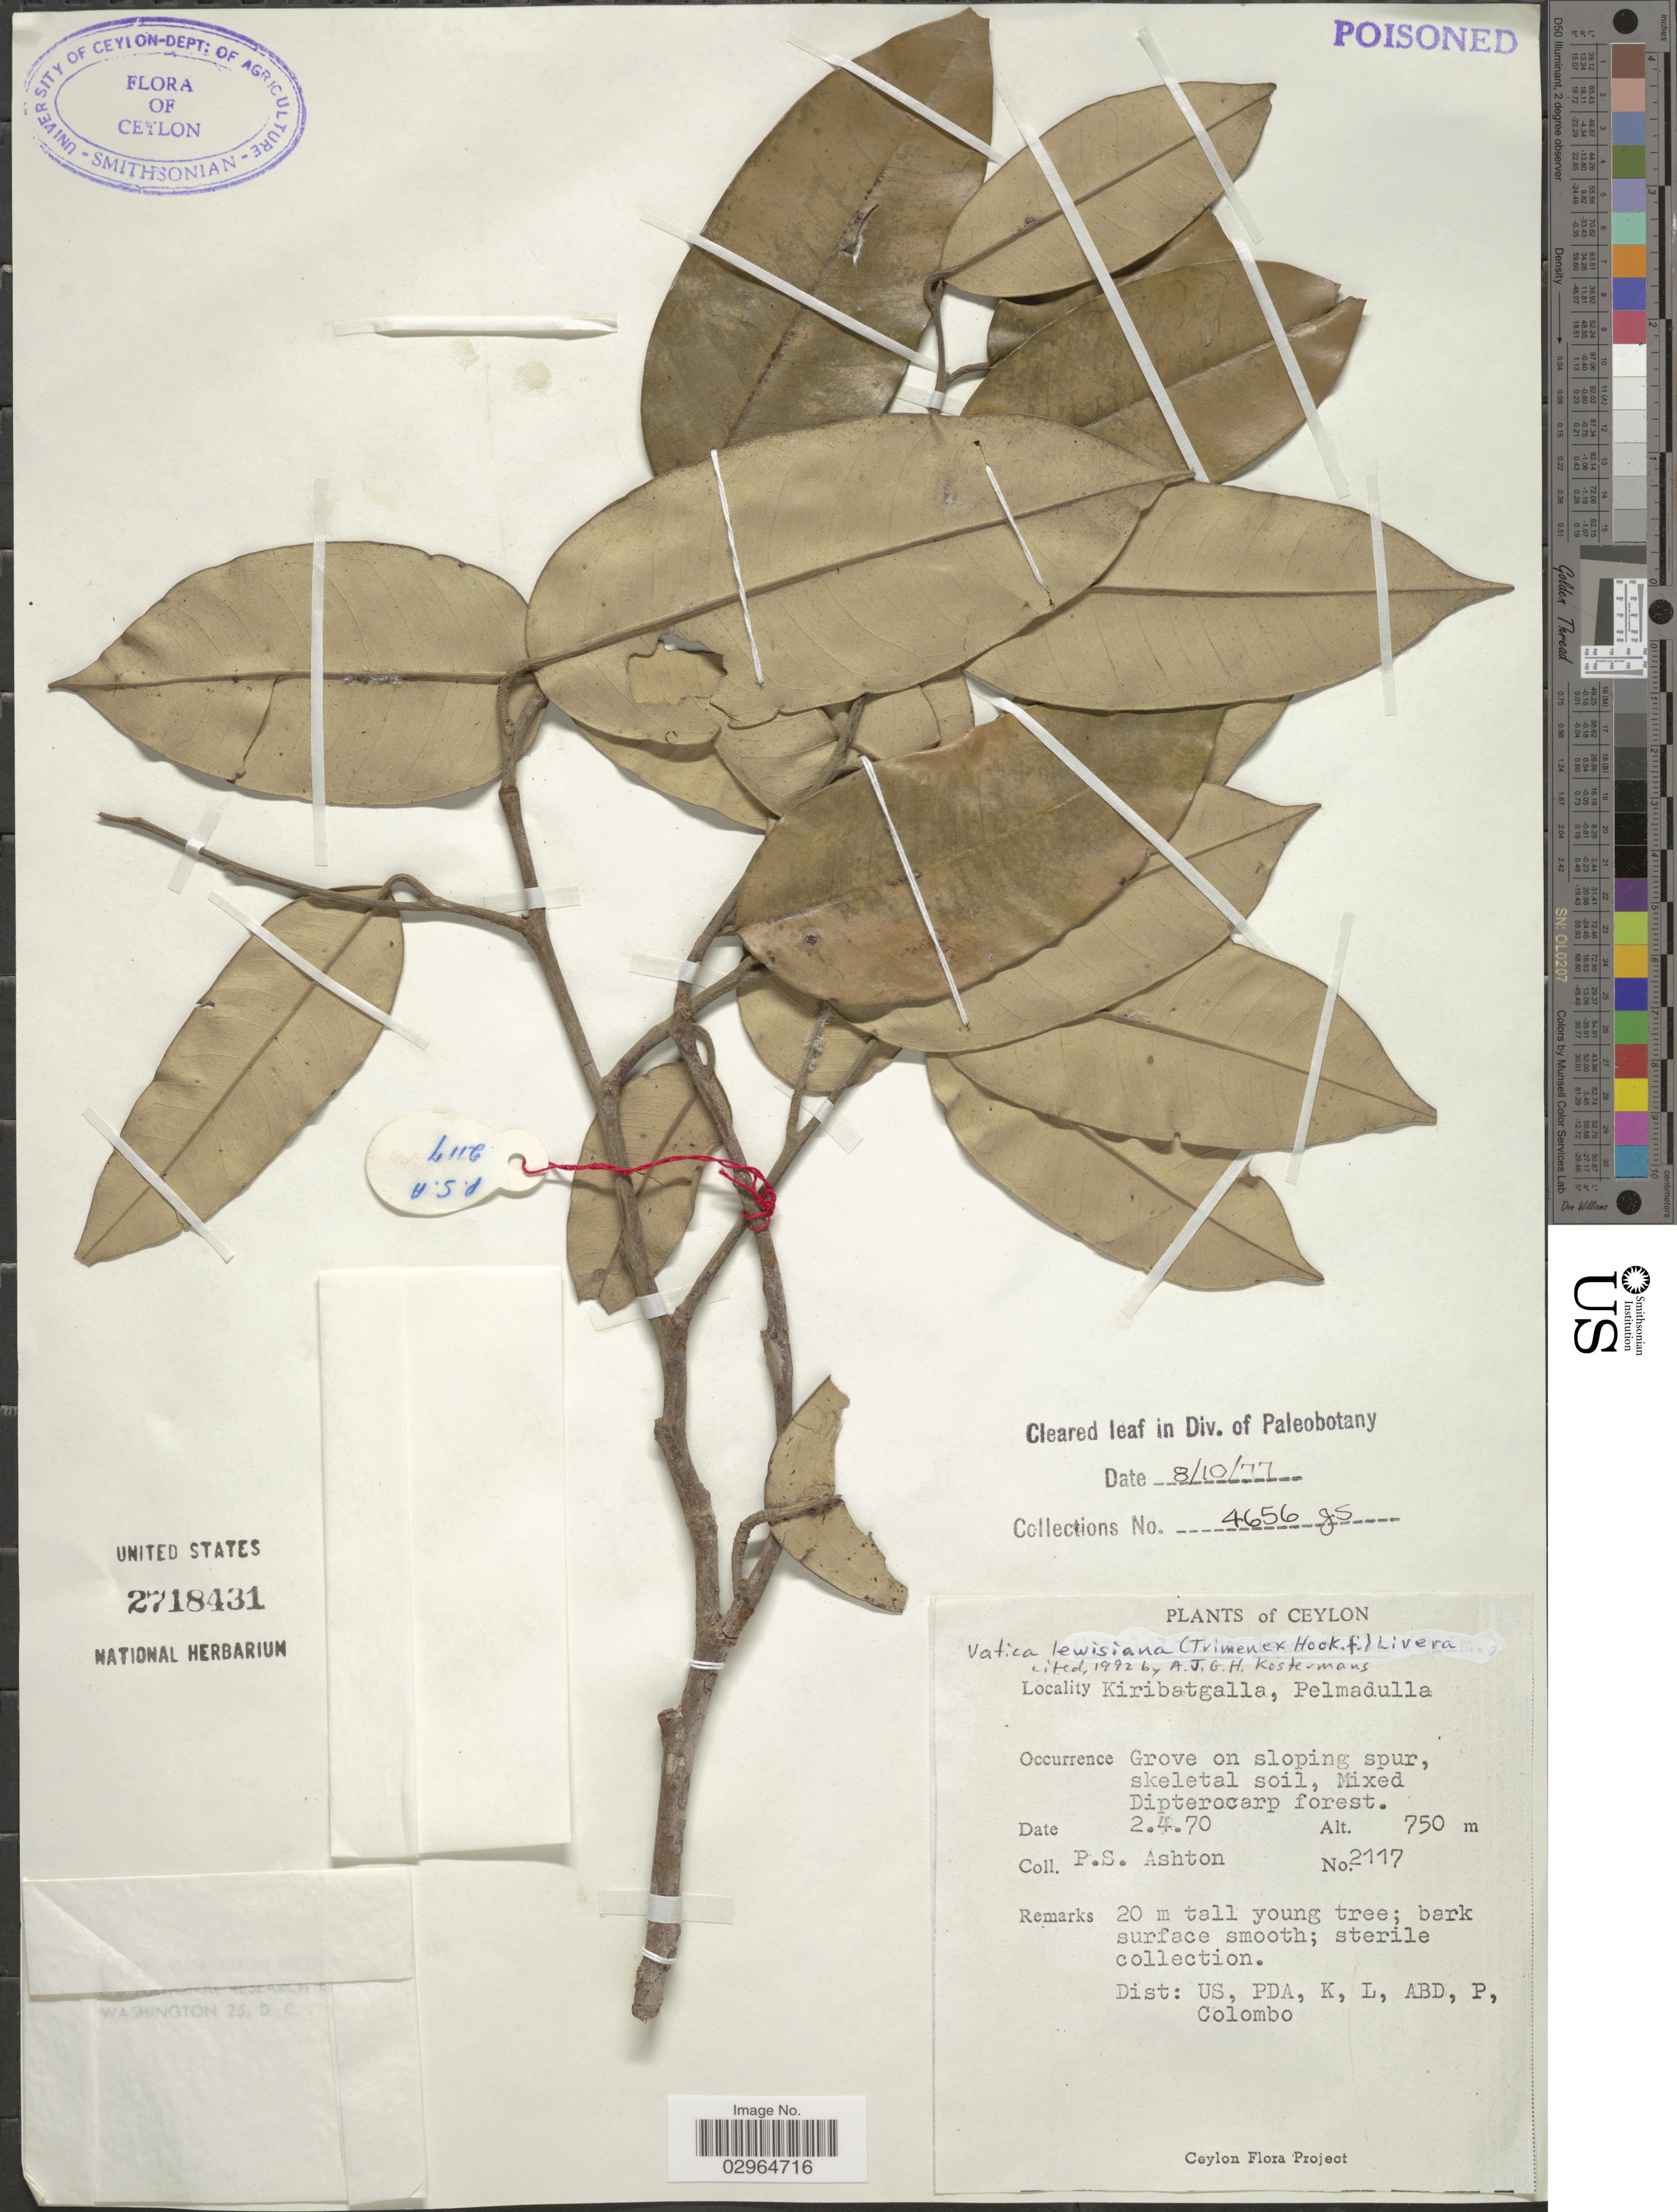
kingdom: Plantae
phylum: Tracheophyta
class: Magnoliopsida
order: Malvales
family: Dipterocarpaceae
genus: Vatica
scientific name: Vatica lewisiana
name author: Livera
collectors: P. S. Ashton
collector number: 2117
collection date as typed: Transcribed d/m/y: 2/4/70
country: Sri Lanka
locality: Ceylon. Kiribatgalla, Pelmadulla.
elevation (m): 750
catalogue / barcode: US 2718431